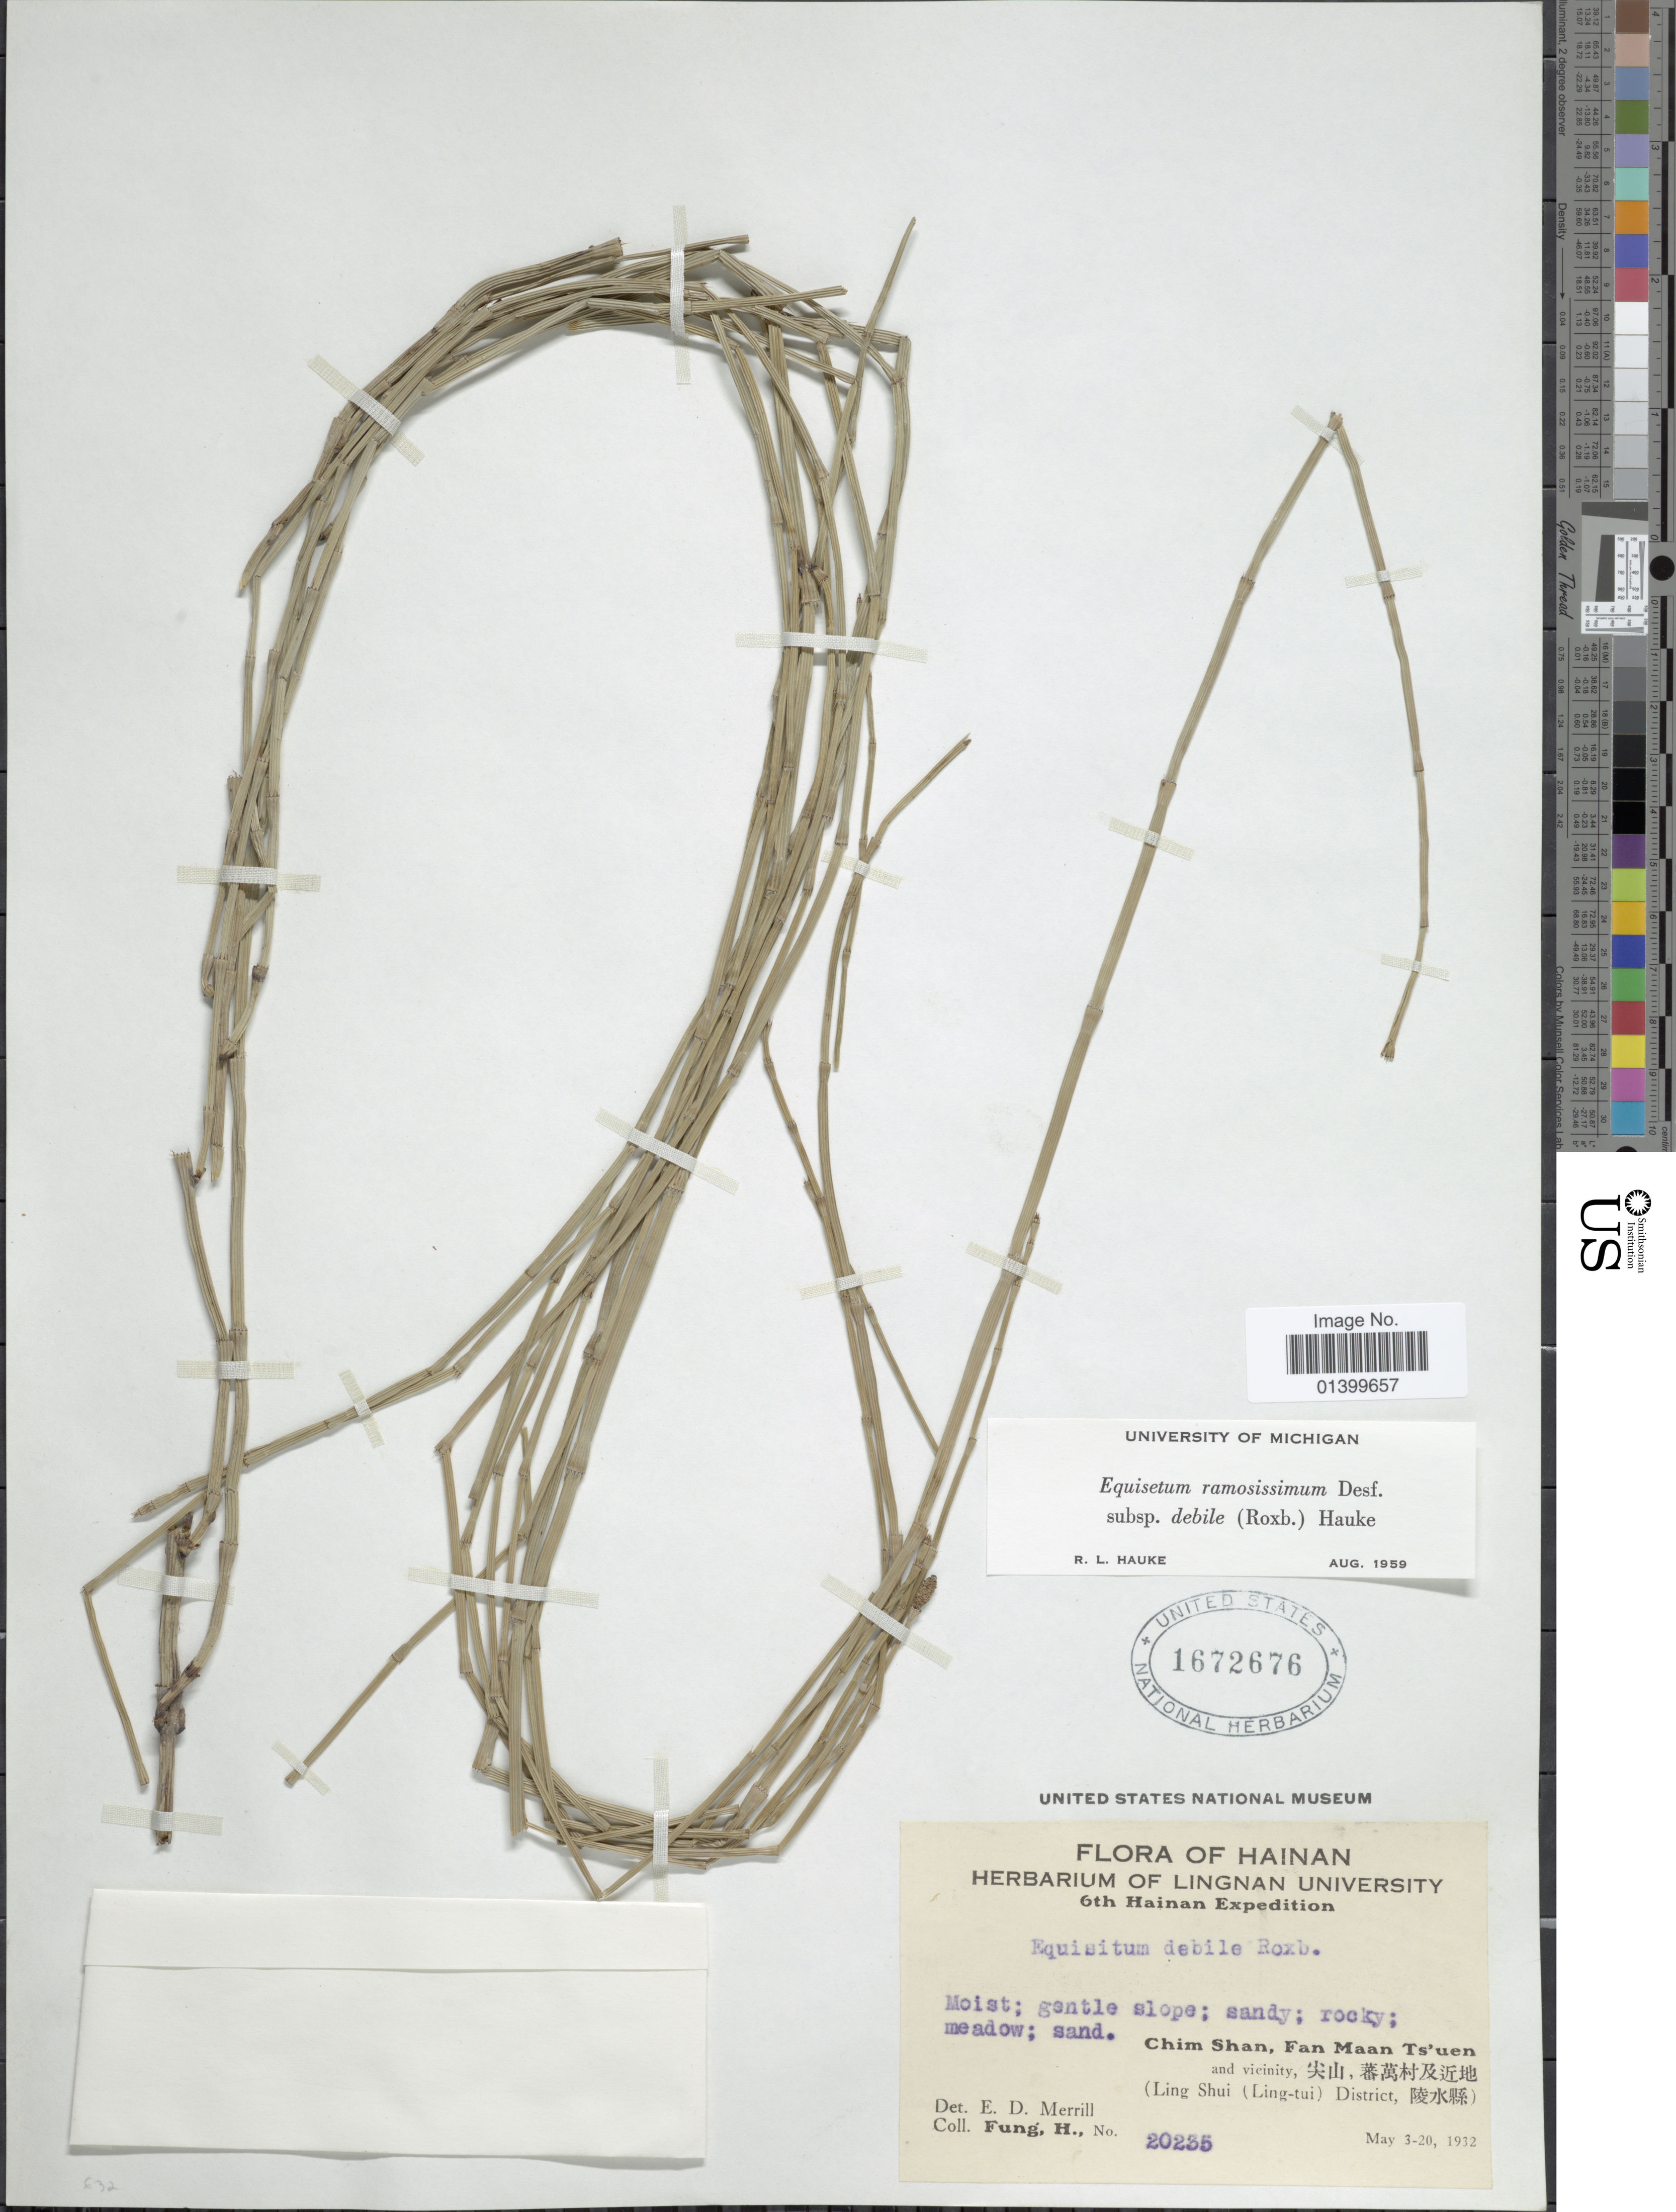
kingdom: Plantae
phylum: Tracheophyta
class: Polypodiopsida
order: Equisetales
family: Equisetaceae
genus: Equisetum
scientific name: Equisetum ramosissimum subsp. debile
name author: (Roxb. ex Vaucher) Hauke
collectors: H. Fung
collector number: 20235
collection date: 1932-05-03/1932-05-20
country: China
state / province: Hainan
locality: Lingshui Li Autonomous County (Chim Shan, Fan Maan Ts'uen)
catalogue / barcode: US 1672676